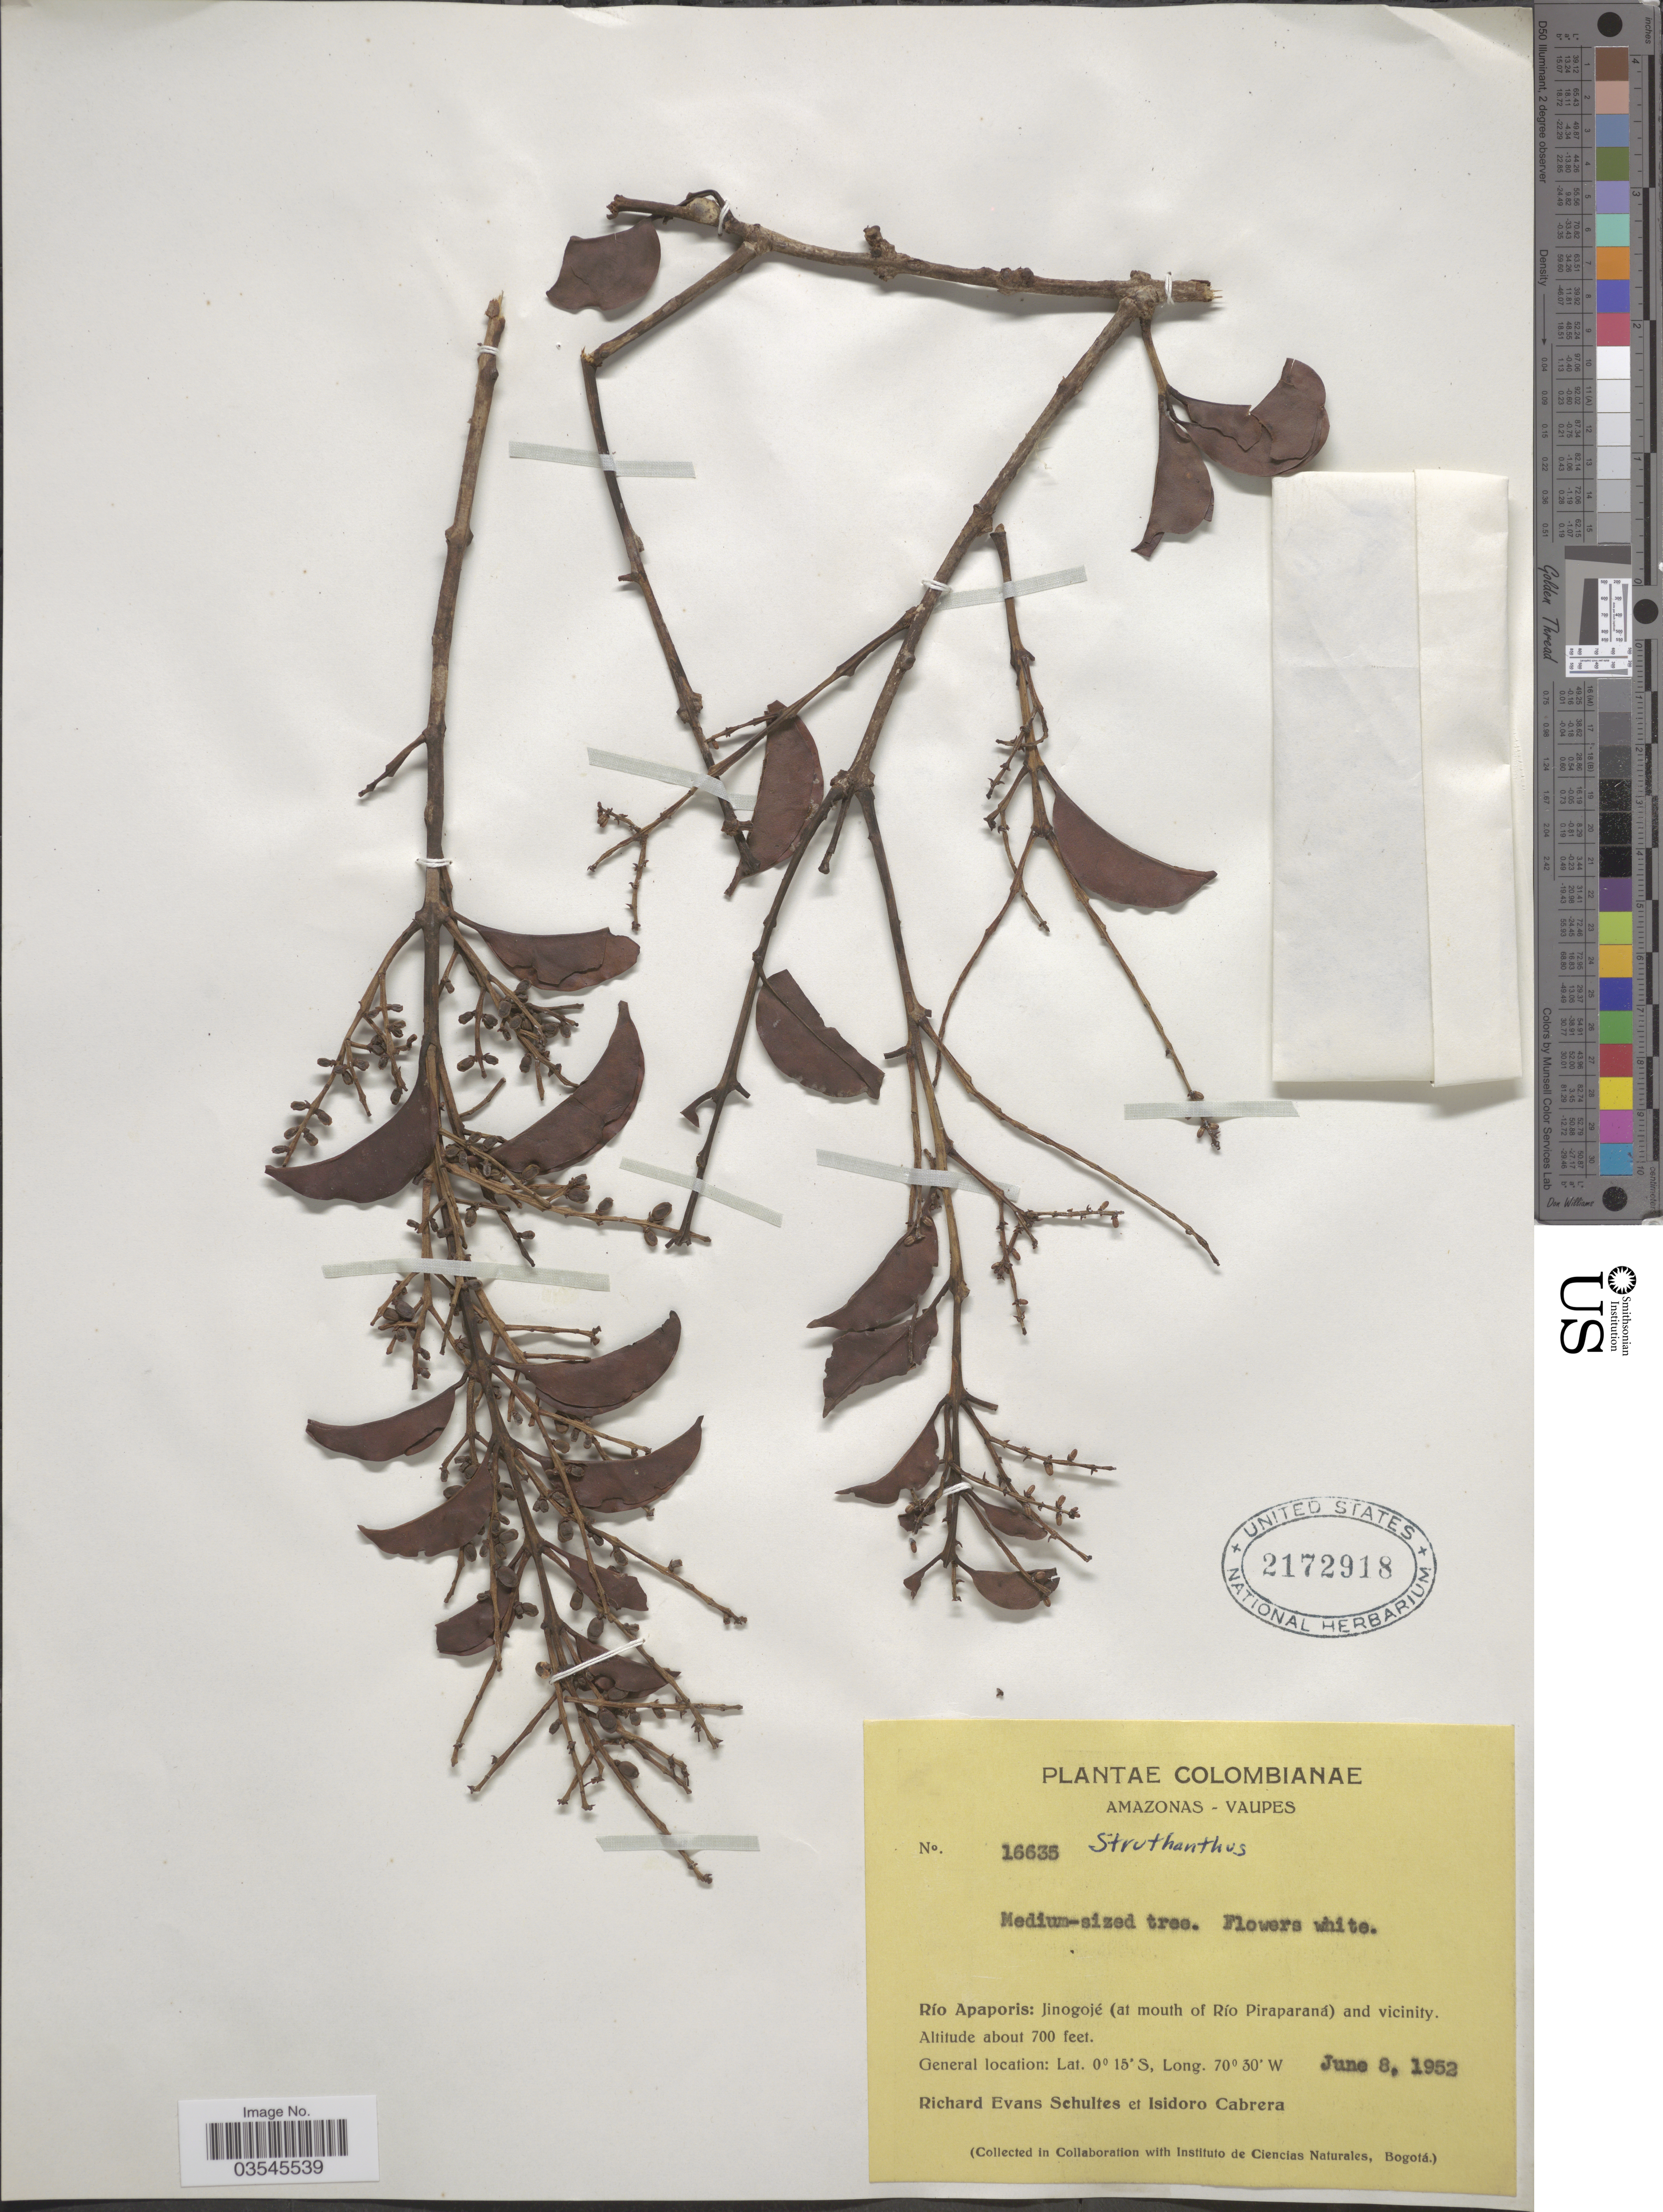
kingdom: Plantae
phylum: Tracheophyta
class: Magnoliopsida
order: Santalales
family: Loranthaceae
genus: Struthanthus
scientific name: Struthanthus sp.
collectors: R. E. Schultes & I. Cabrera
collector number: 16635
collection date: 1952-06-08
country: Colombia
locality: Amazonas - Vaupés. Río Apaporis: Jinogojé (at mouth of Río Piraparaná) and vicinity.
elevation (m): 213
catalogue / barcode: US 2172918